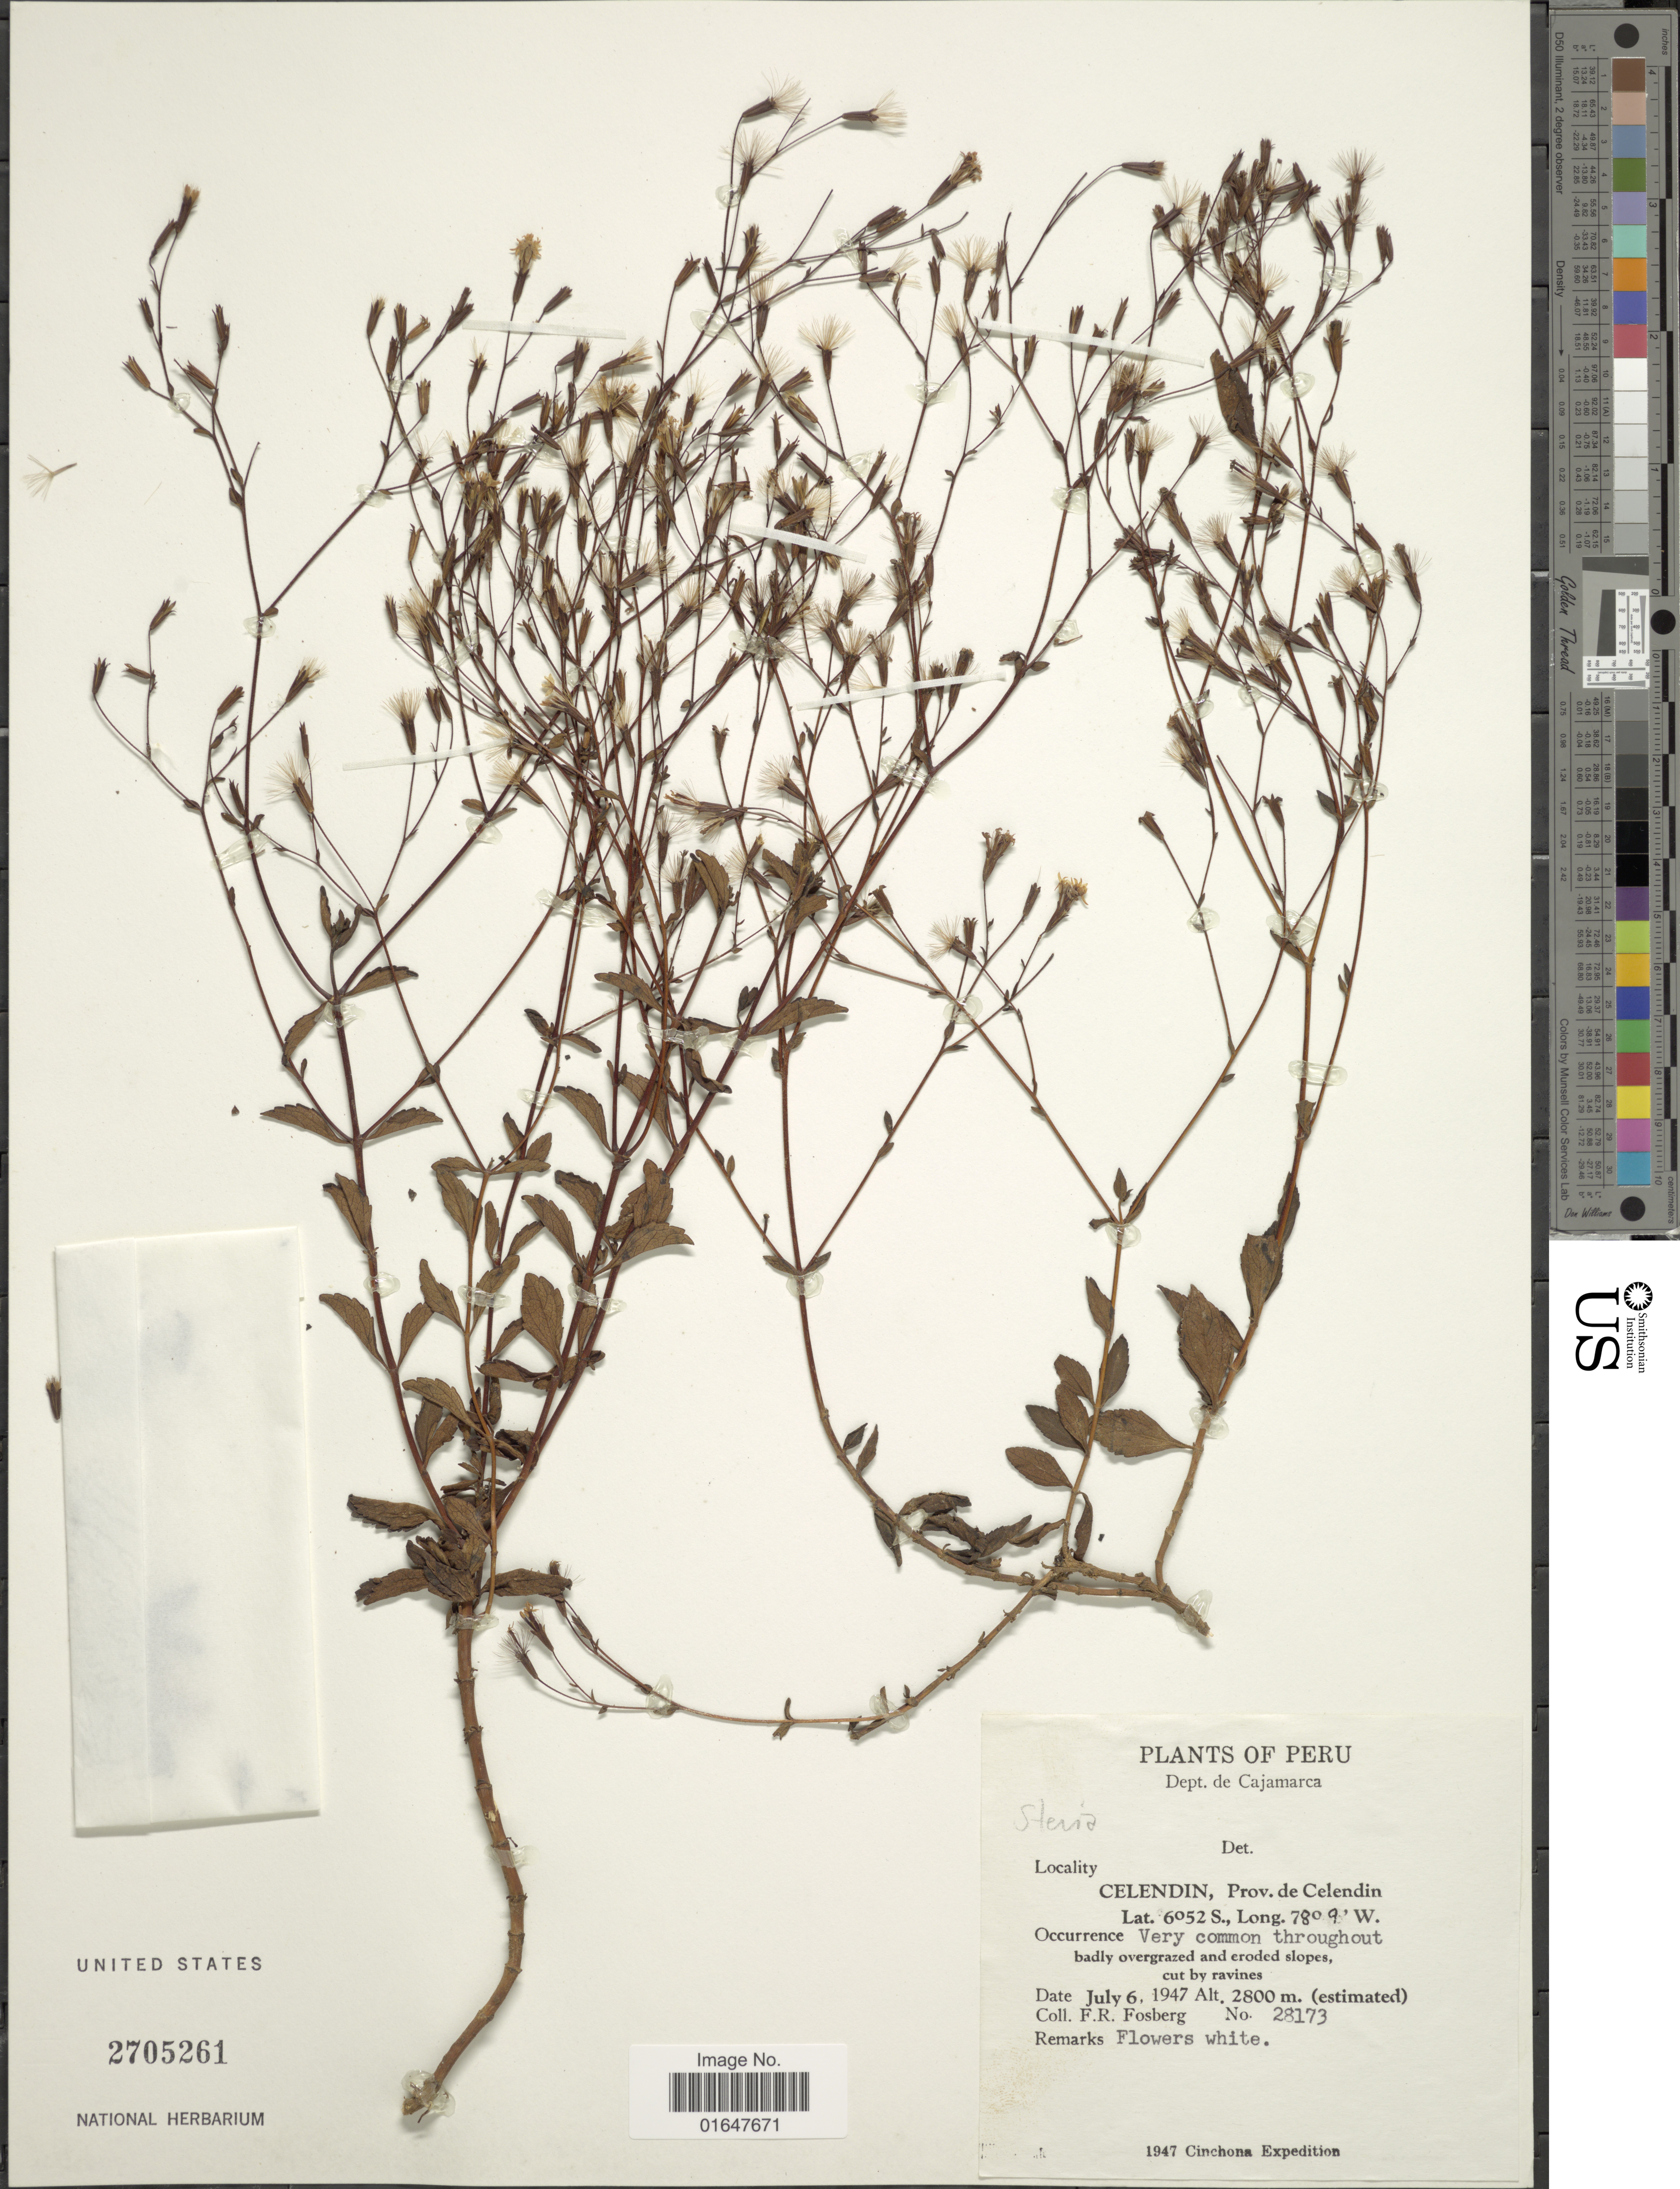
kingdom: Plantae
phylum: Tracheophyta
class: Magnoliopsida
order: Asterales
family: Asteraceae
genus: Stevia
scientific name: Stevia andina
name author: B.L. Rob.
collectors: F. R. Fosberg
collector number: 28173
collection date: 1947-07-06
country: Peru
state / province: Cajamarca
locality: Ceolendin, Prov. de Celendin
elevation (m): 2800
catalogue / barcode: US 2705261